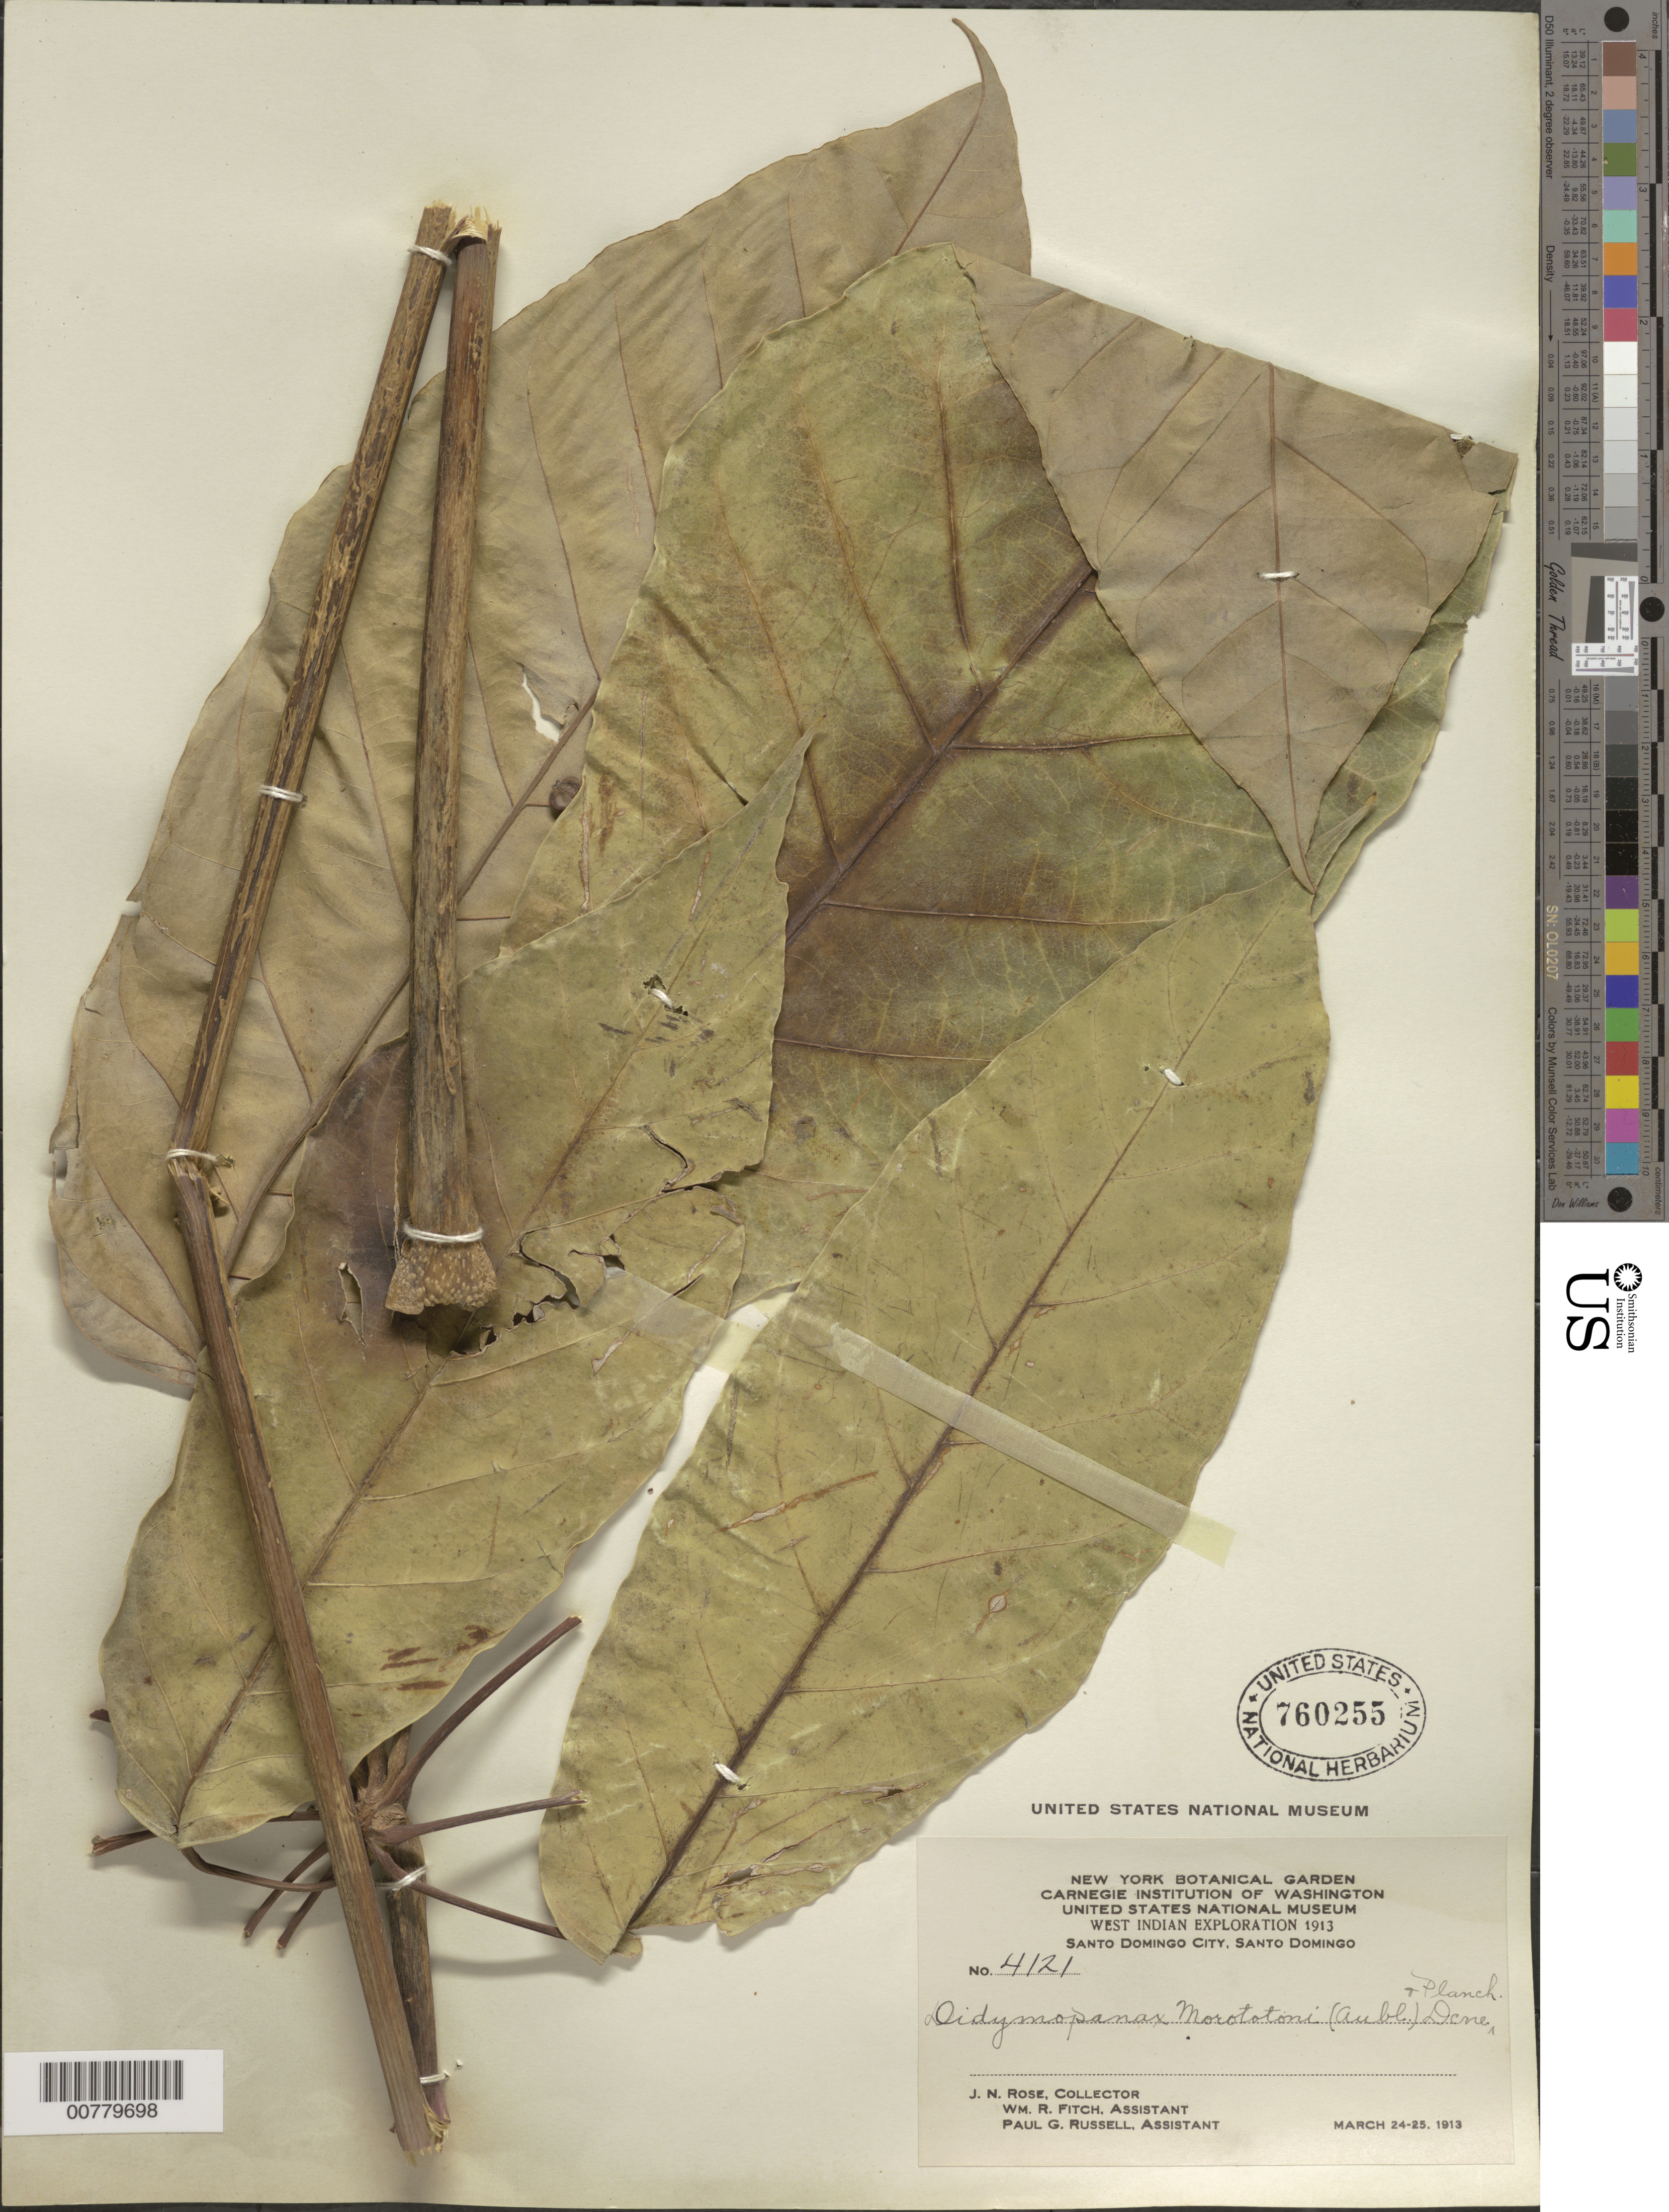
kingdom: Plantae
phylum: Tracheophyta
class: Magnoliopsida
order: Apiales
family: Araliaceae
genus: Schefflera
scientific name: Schefflera morototoni (Aubl.) Maguire, Steyerm. & Frodin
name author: (Aubl.) Maguire et al.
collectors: J. N. Rose, W. R. Fitch & P. G. Russell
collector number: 4121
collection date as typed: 24 Mar 1913 25 Mar 1913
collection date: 1913-03-24/1913-03-25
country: Dominican Republic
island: Hispaniola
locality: Santo Domingo City.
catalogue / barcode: US 760255